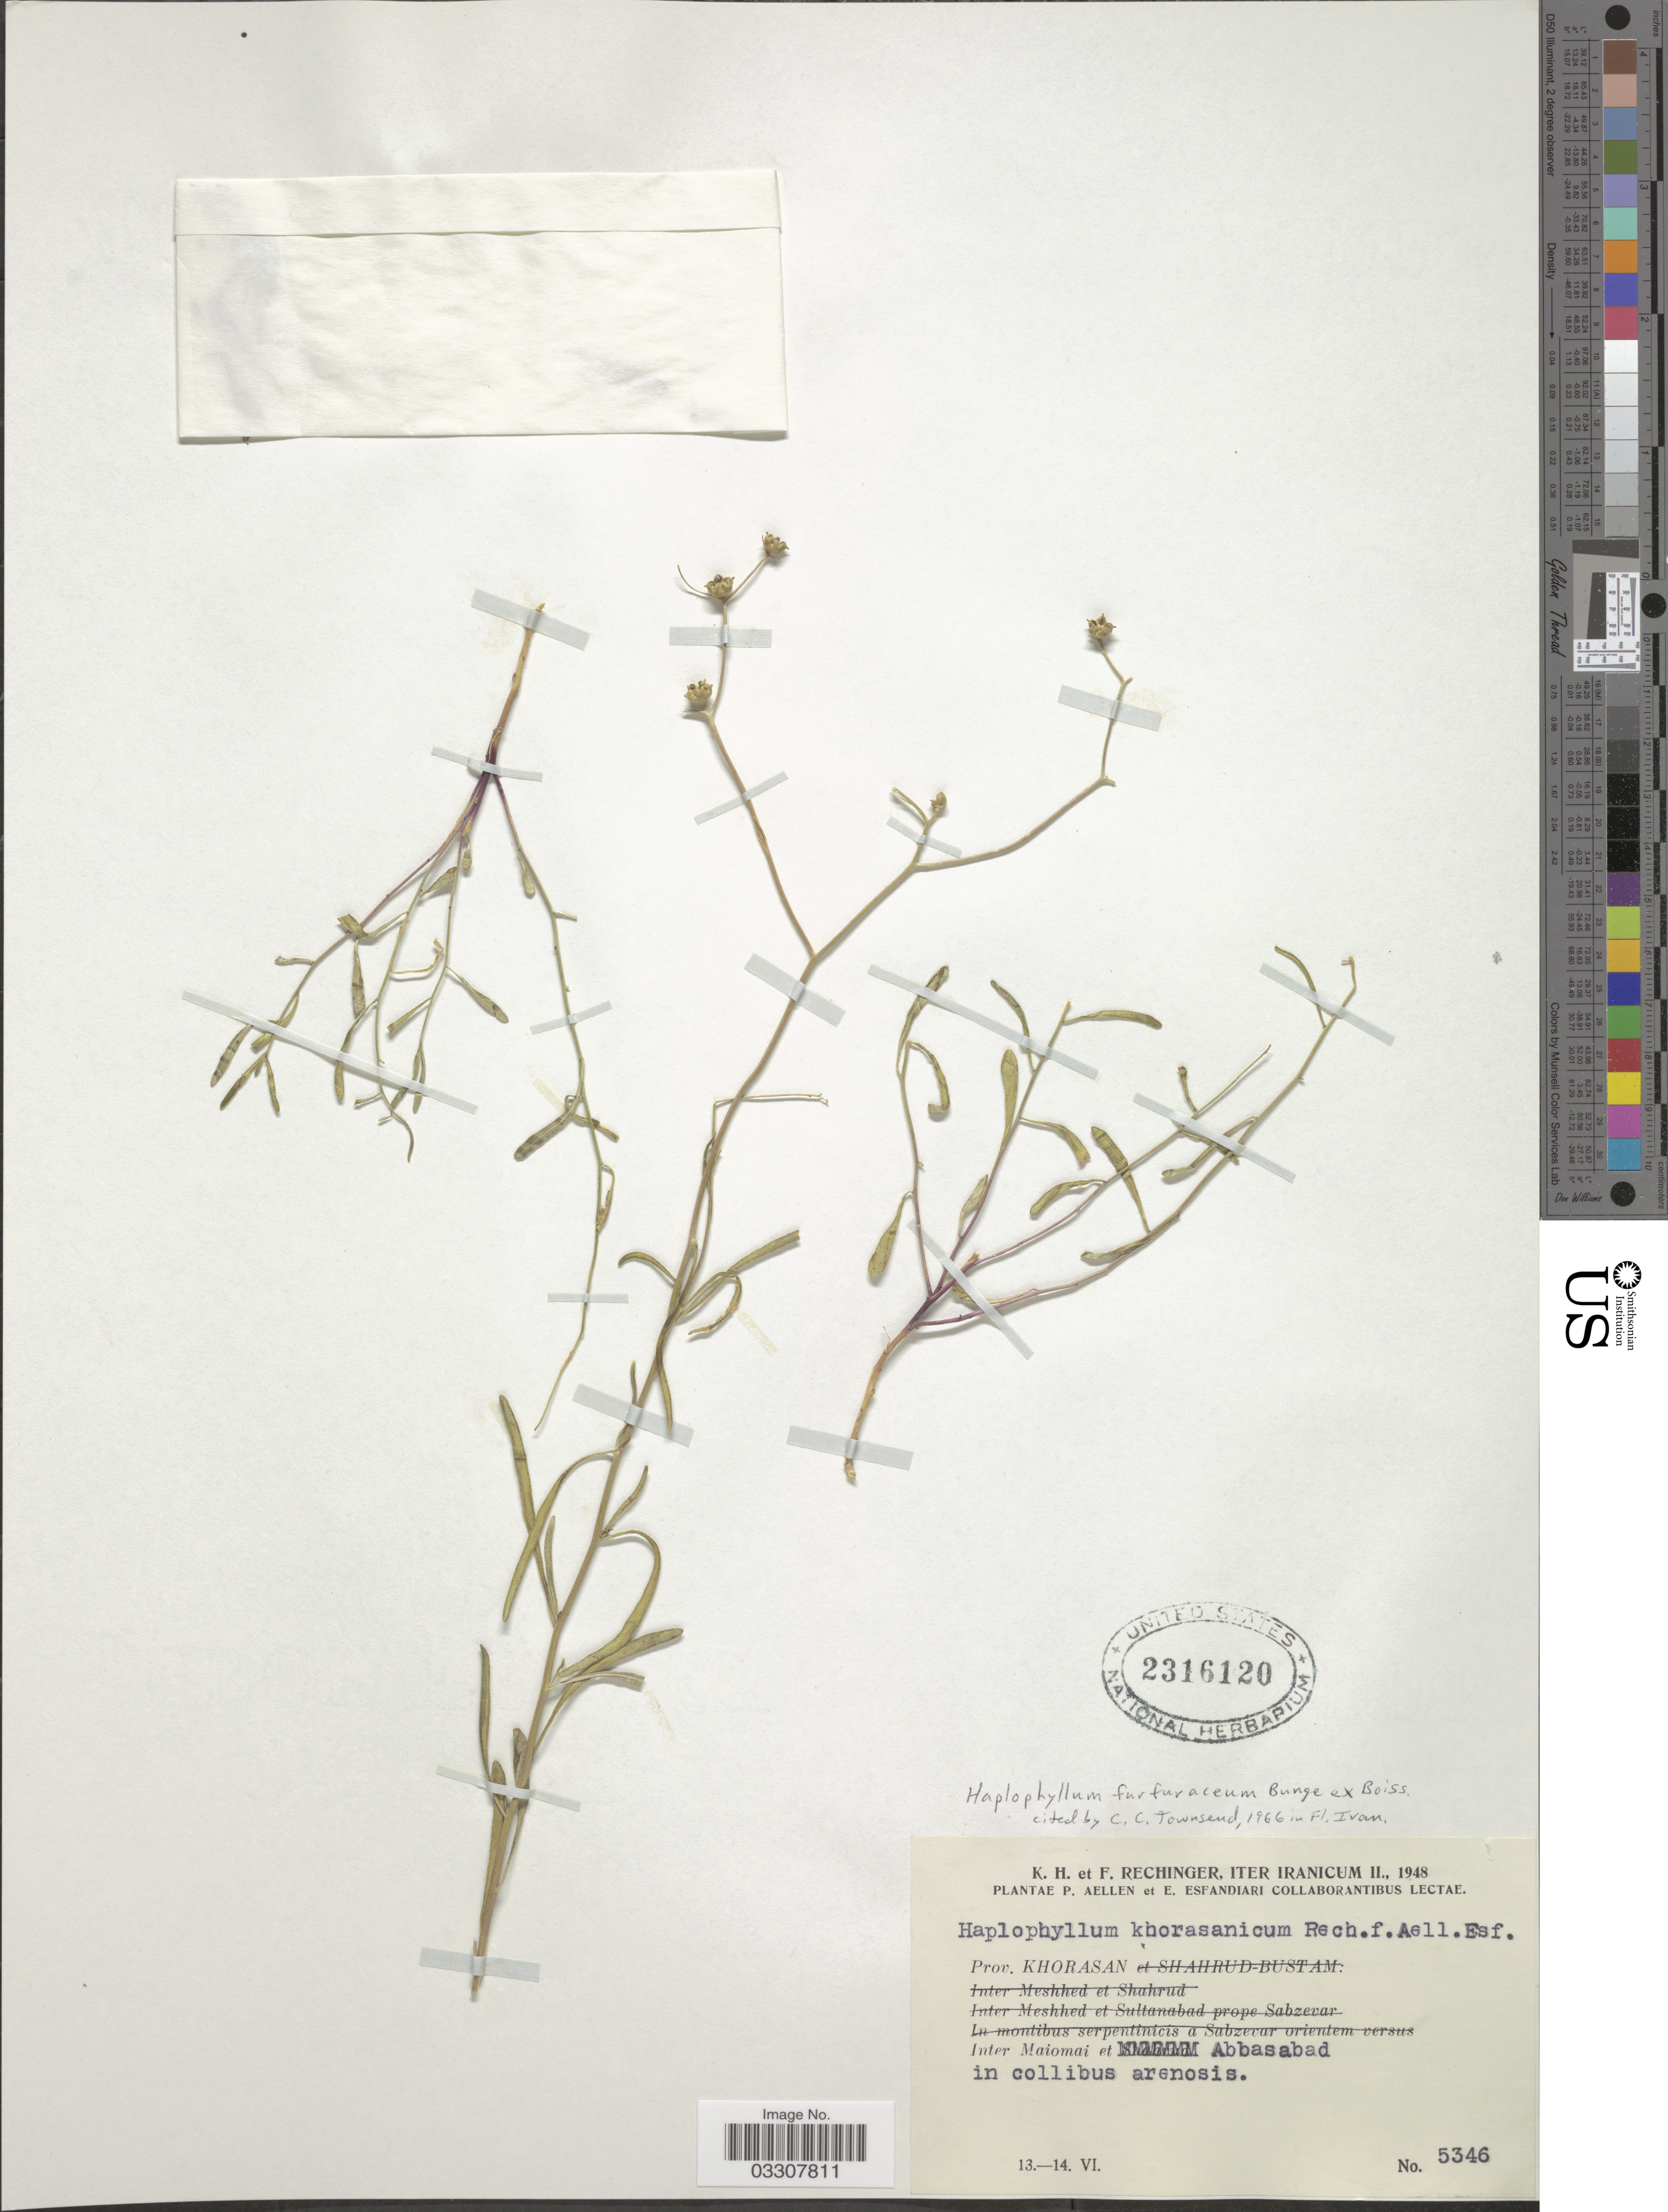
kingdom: Plantae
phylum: Tracheophyta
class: Magnoliopsida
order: Sapindales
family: Rutaceae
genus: Haplophyllum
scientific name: Haplophyllum furfuraceum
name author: Bunge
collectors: K. H. Rechinger & F. Rechinger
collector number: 5346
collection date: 1948-06-13/1948-06-14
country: Iran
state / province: Khorasan [obsolete]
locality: Inter Maiomai et Abbasabad in collibus arenosis.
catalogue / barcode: US 2316120